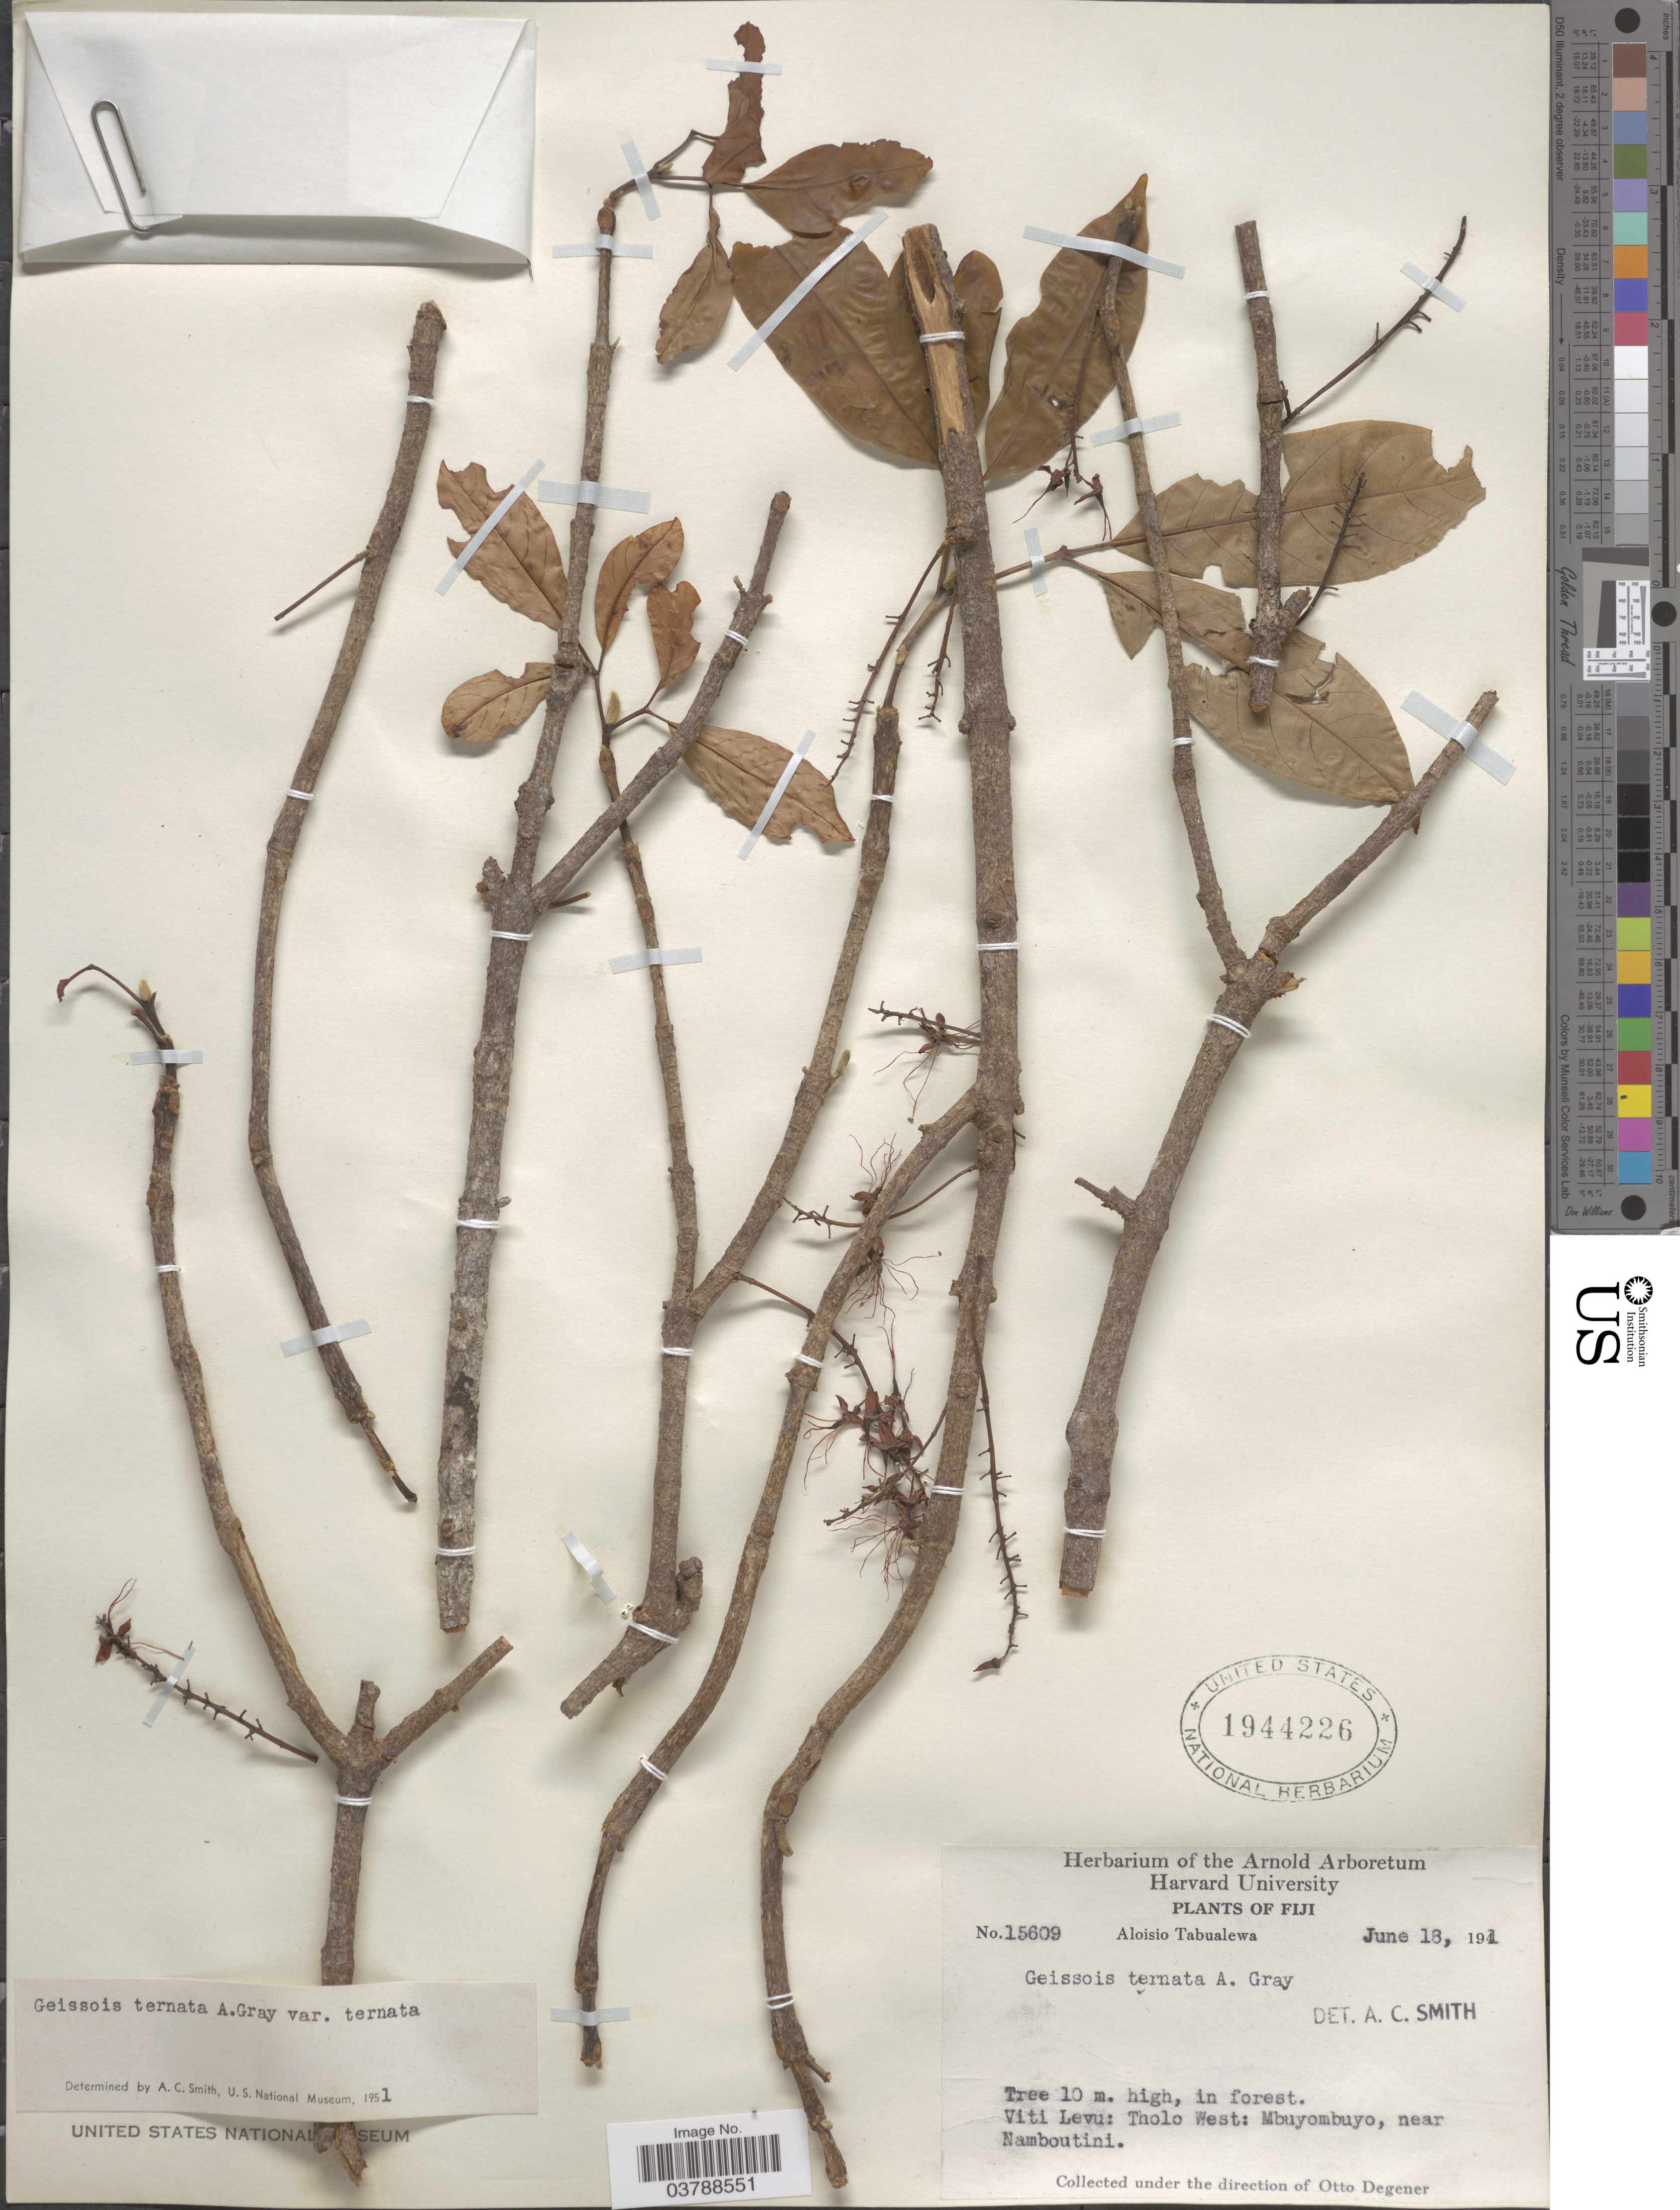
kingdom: Plantae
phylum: Tracheophyta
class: Magnoliopsida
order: Oxalidales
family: Cunoniaceae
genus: Geissois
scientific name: Geissois ternata var. ternata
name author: A. Gray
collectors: A. Tabualewa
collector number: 15609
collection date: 1941-06-18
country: Fiji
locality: Viti Levu: Tholo West: Mbuyombuyo, near Namboutini.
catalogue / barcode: US 1944226